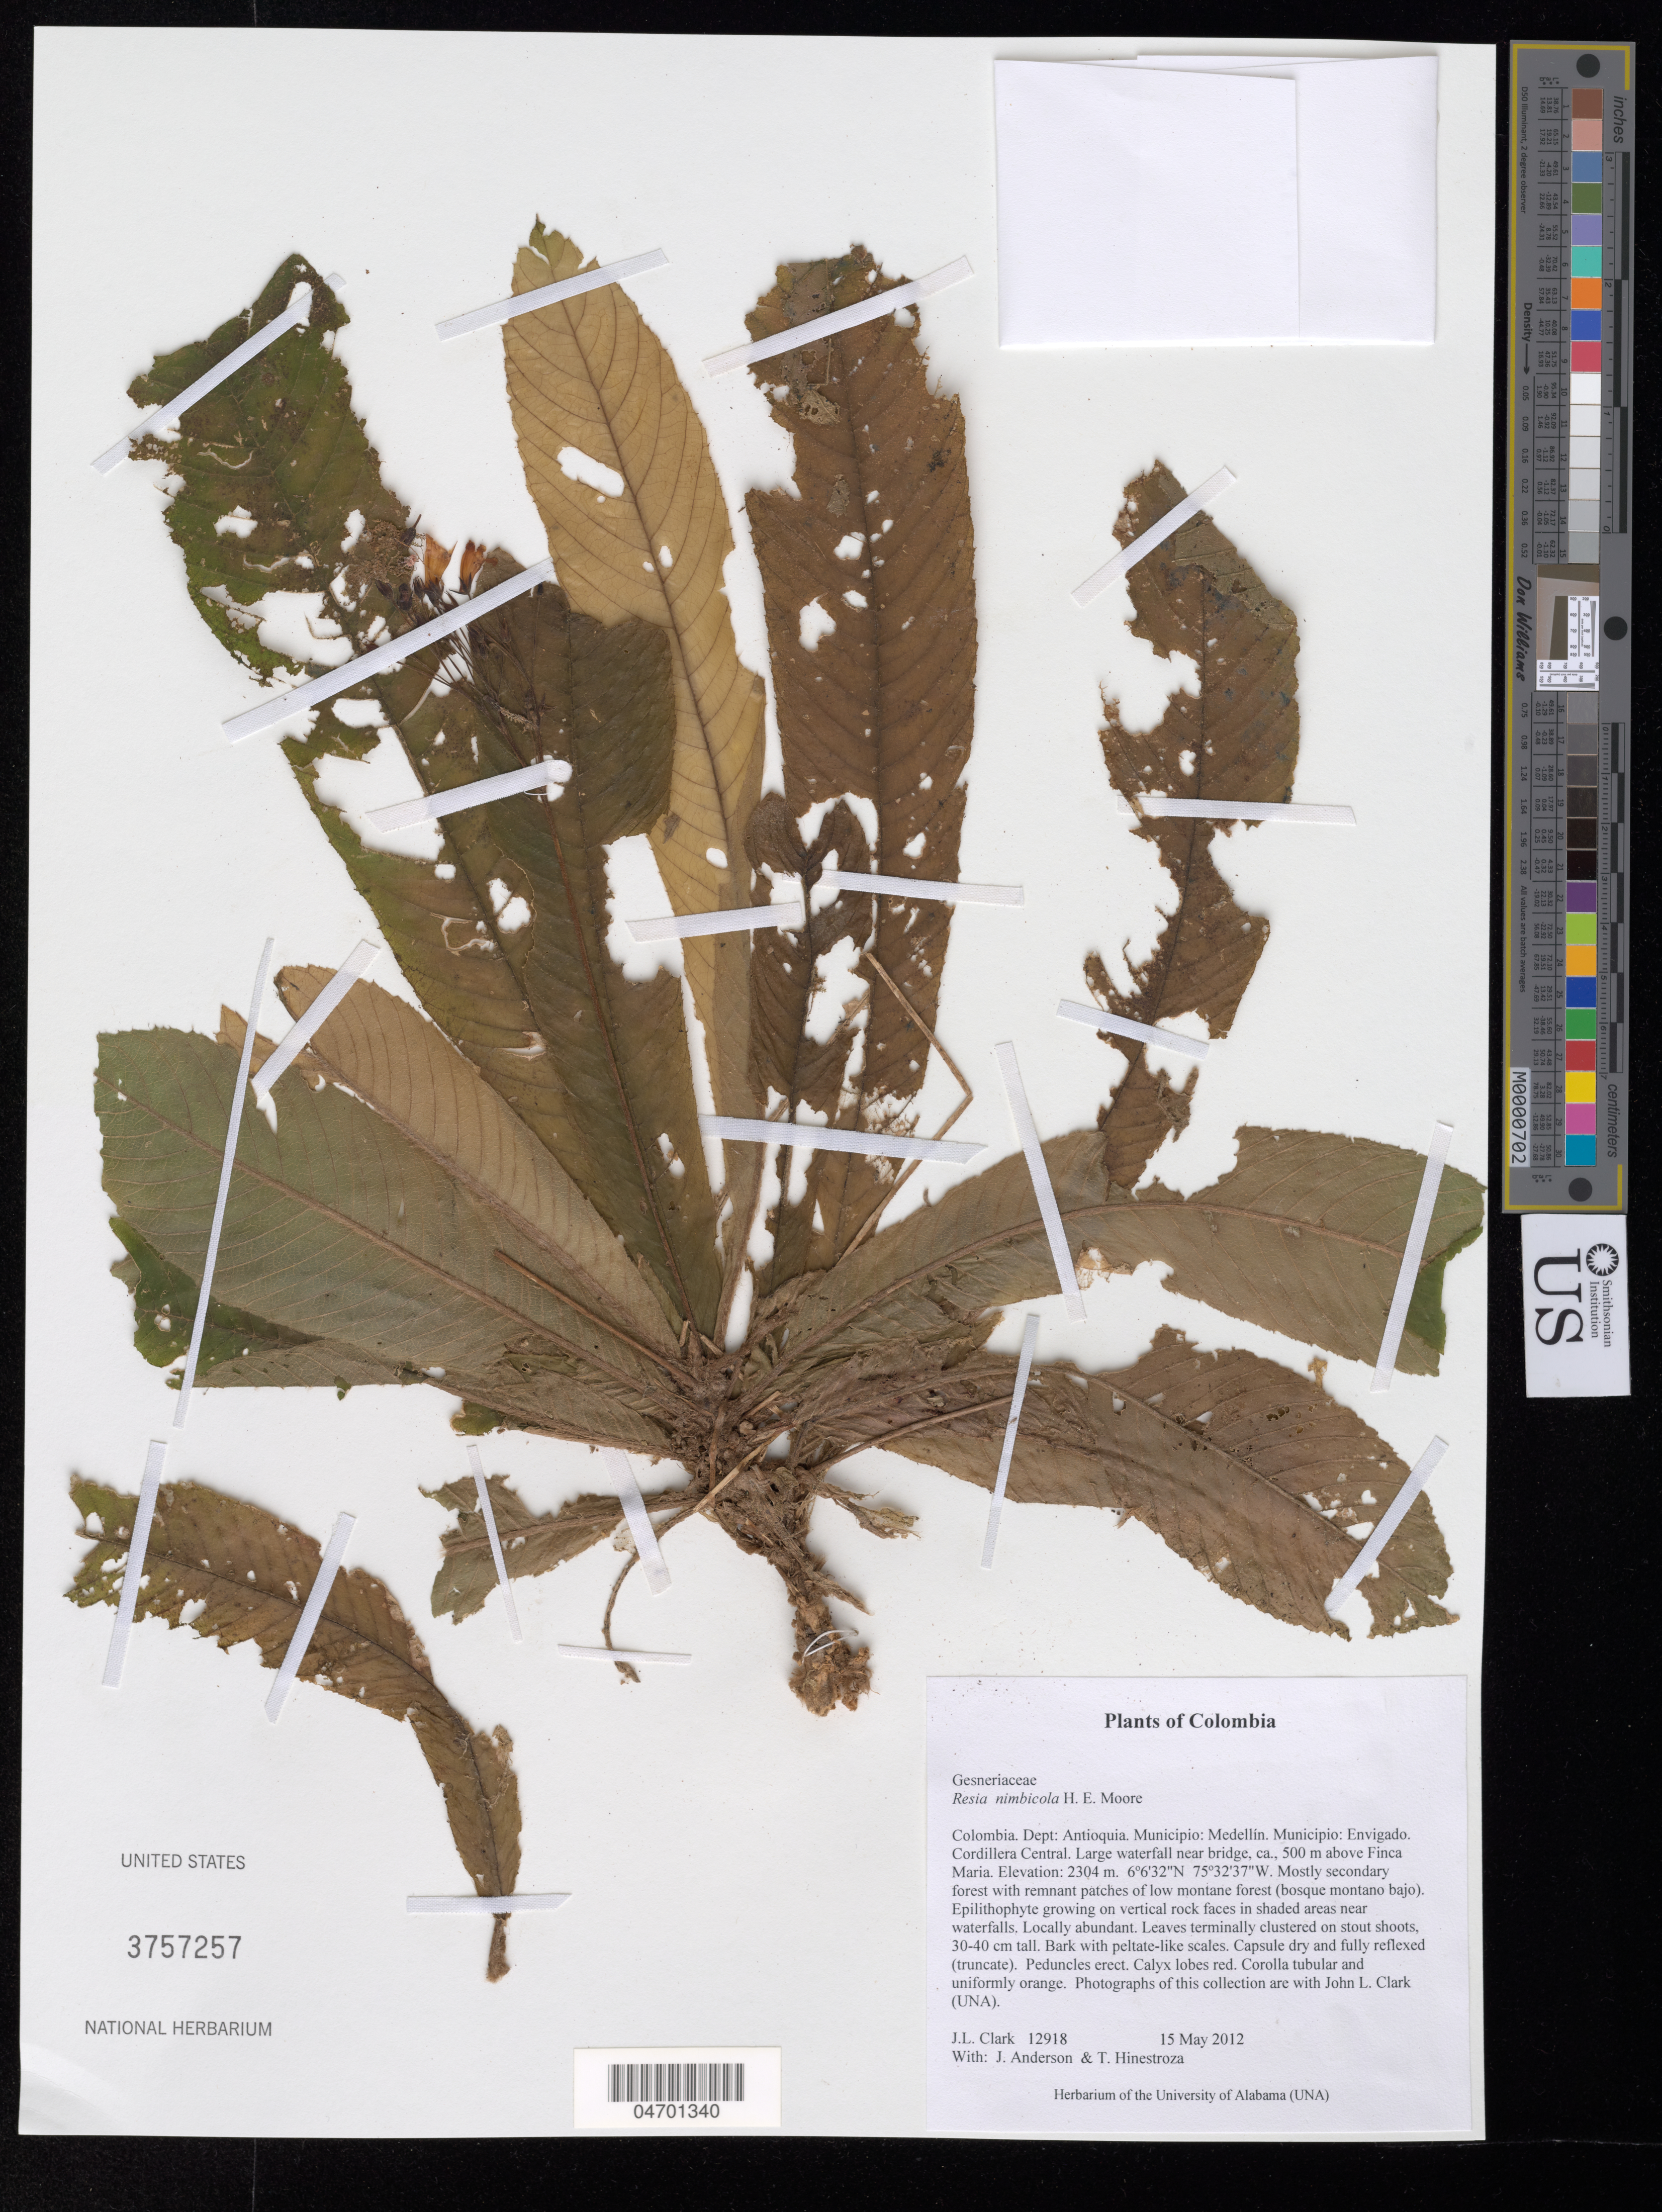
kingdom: Plantae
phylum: Tracheophyta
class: Magnoliopsida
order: Lamiales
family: Gesneriaceae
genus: Resia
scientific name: Resia nimbicola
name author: H.E. Moore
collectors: J. L. Clark, J. Anderson & J. Àllen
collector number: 12918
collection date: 2012-05-15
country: Colombia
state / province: Antioquia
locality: Dept: Antioquia. Municipio: Medellín. Municipio: Envigado. Cordillera Central. Large waterfall near bridge, ca., 500 m above Finca Maria.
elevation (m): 2304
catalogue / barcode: US 3757257